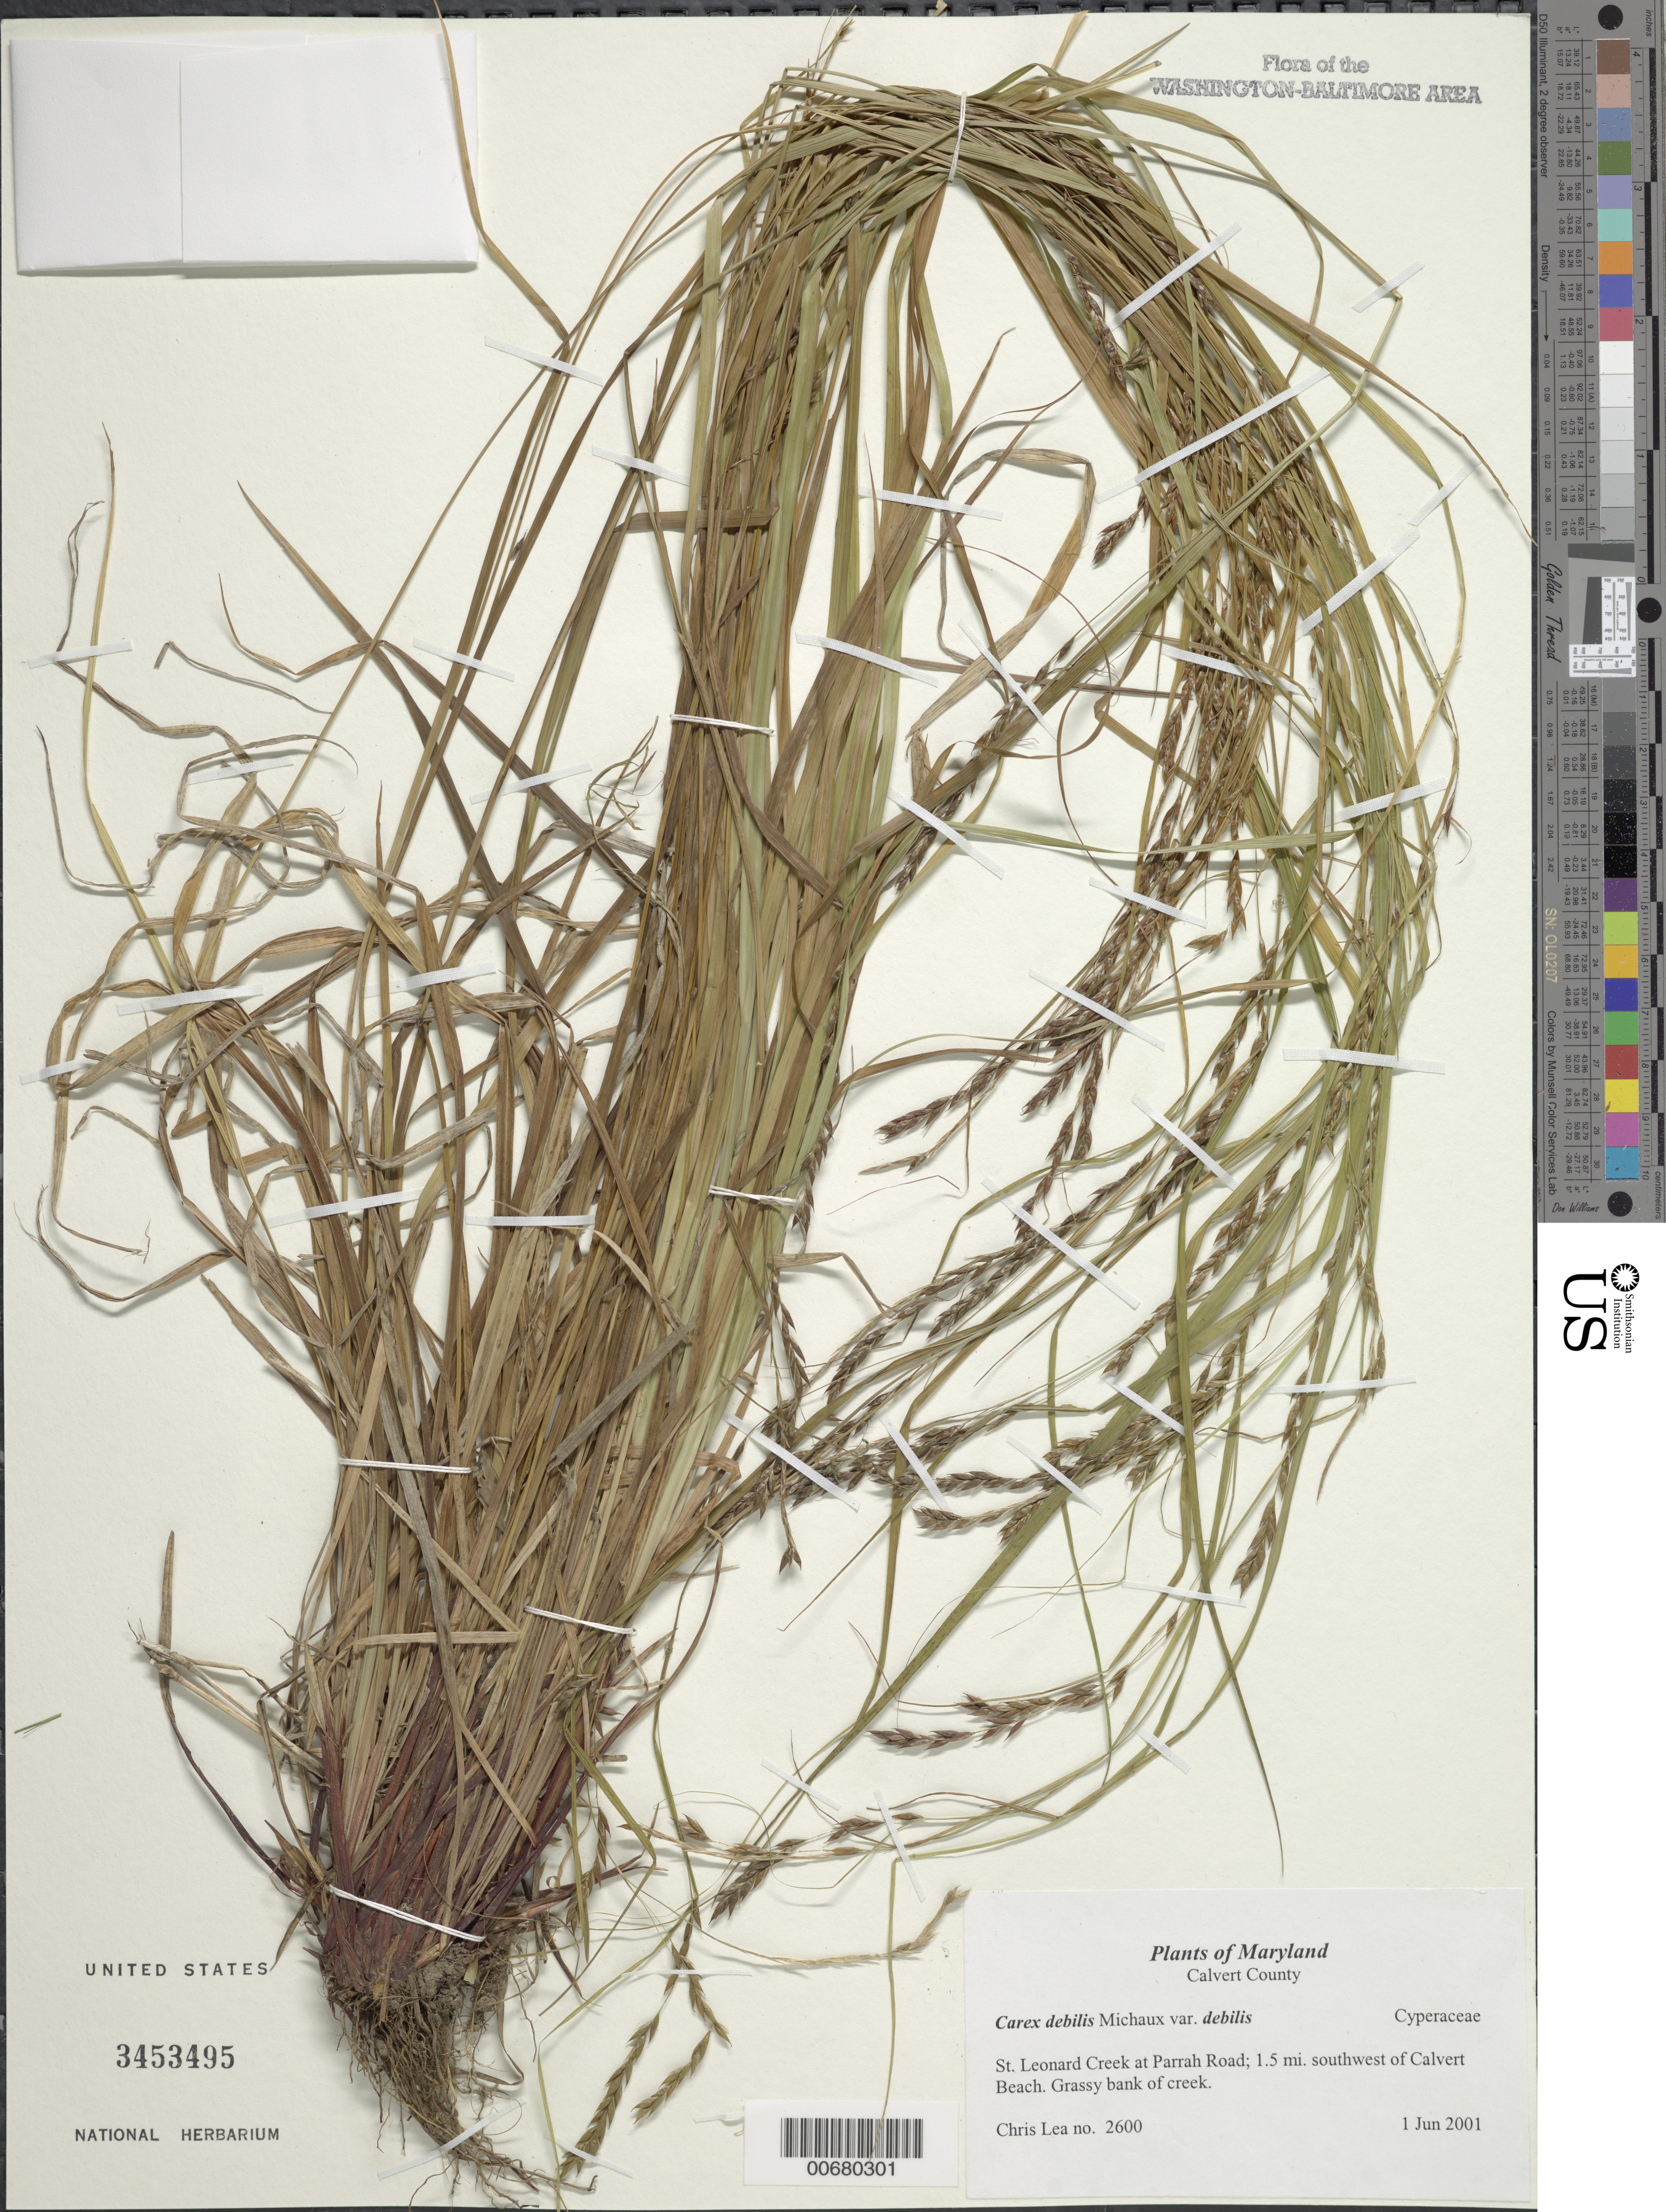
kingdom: Plantae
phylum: Tracheophyta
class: Liliopsida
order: Poales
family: Cyperaceae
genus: Carex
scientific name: Carex debilis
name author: Michx.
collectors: C. Lea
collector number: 2600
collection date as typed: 01 Jun 2001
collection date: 2001-06-01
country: United States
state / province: Maryland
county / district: Calvert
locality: St. Leonard Creek at Parrah Road, 1.5 mi. southwest of Calvert Beach.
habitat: Grassy bank of creek.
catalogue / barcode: US 3453495